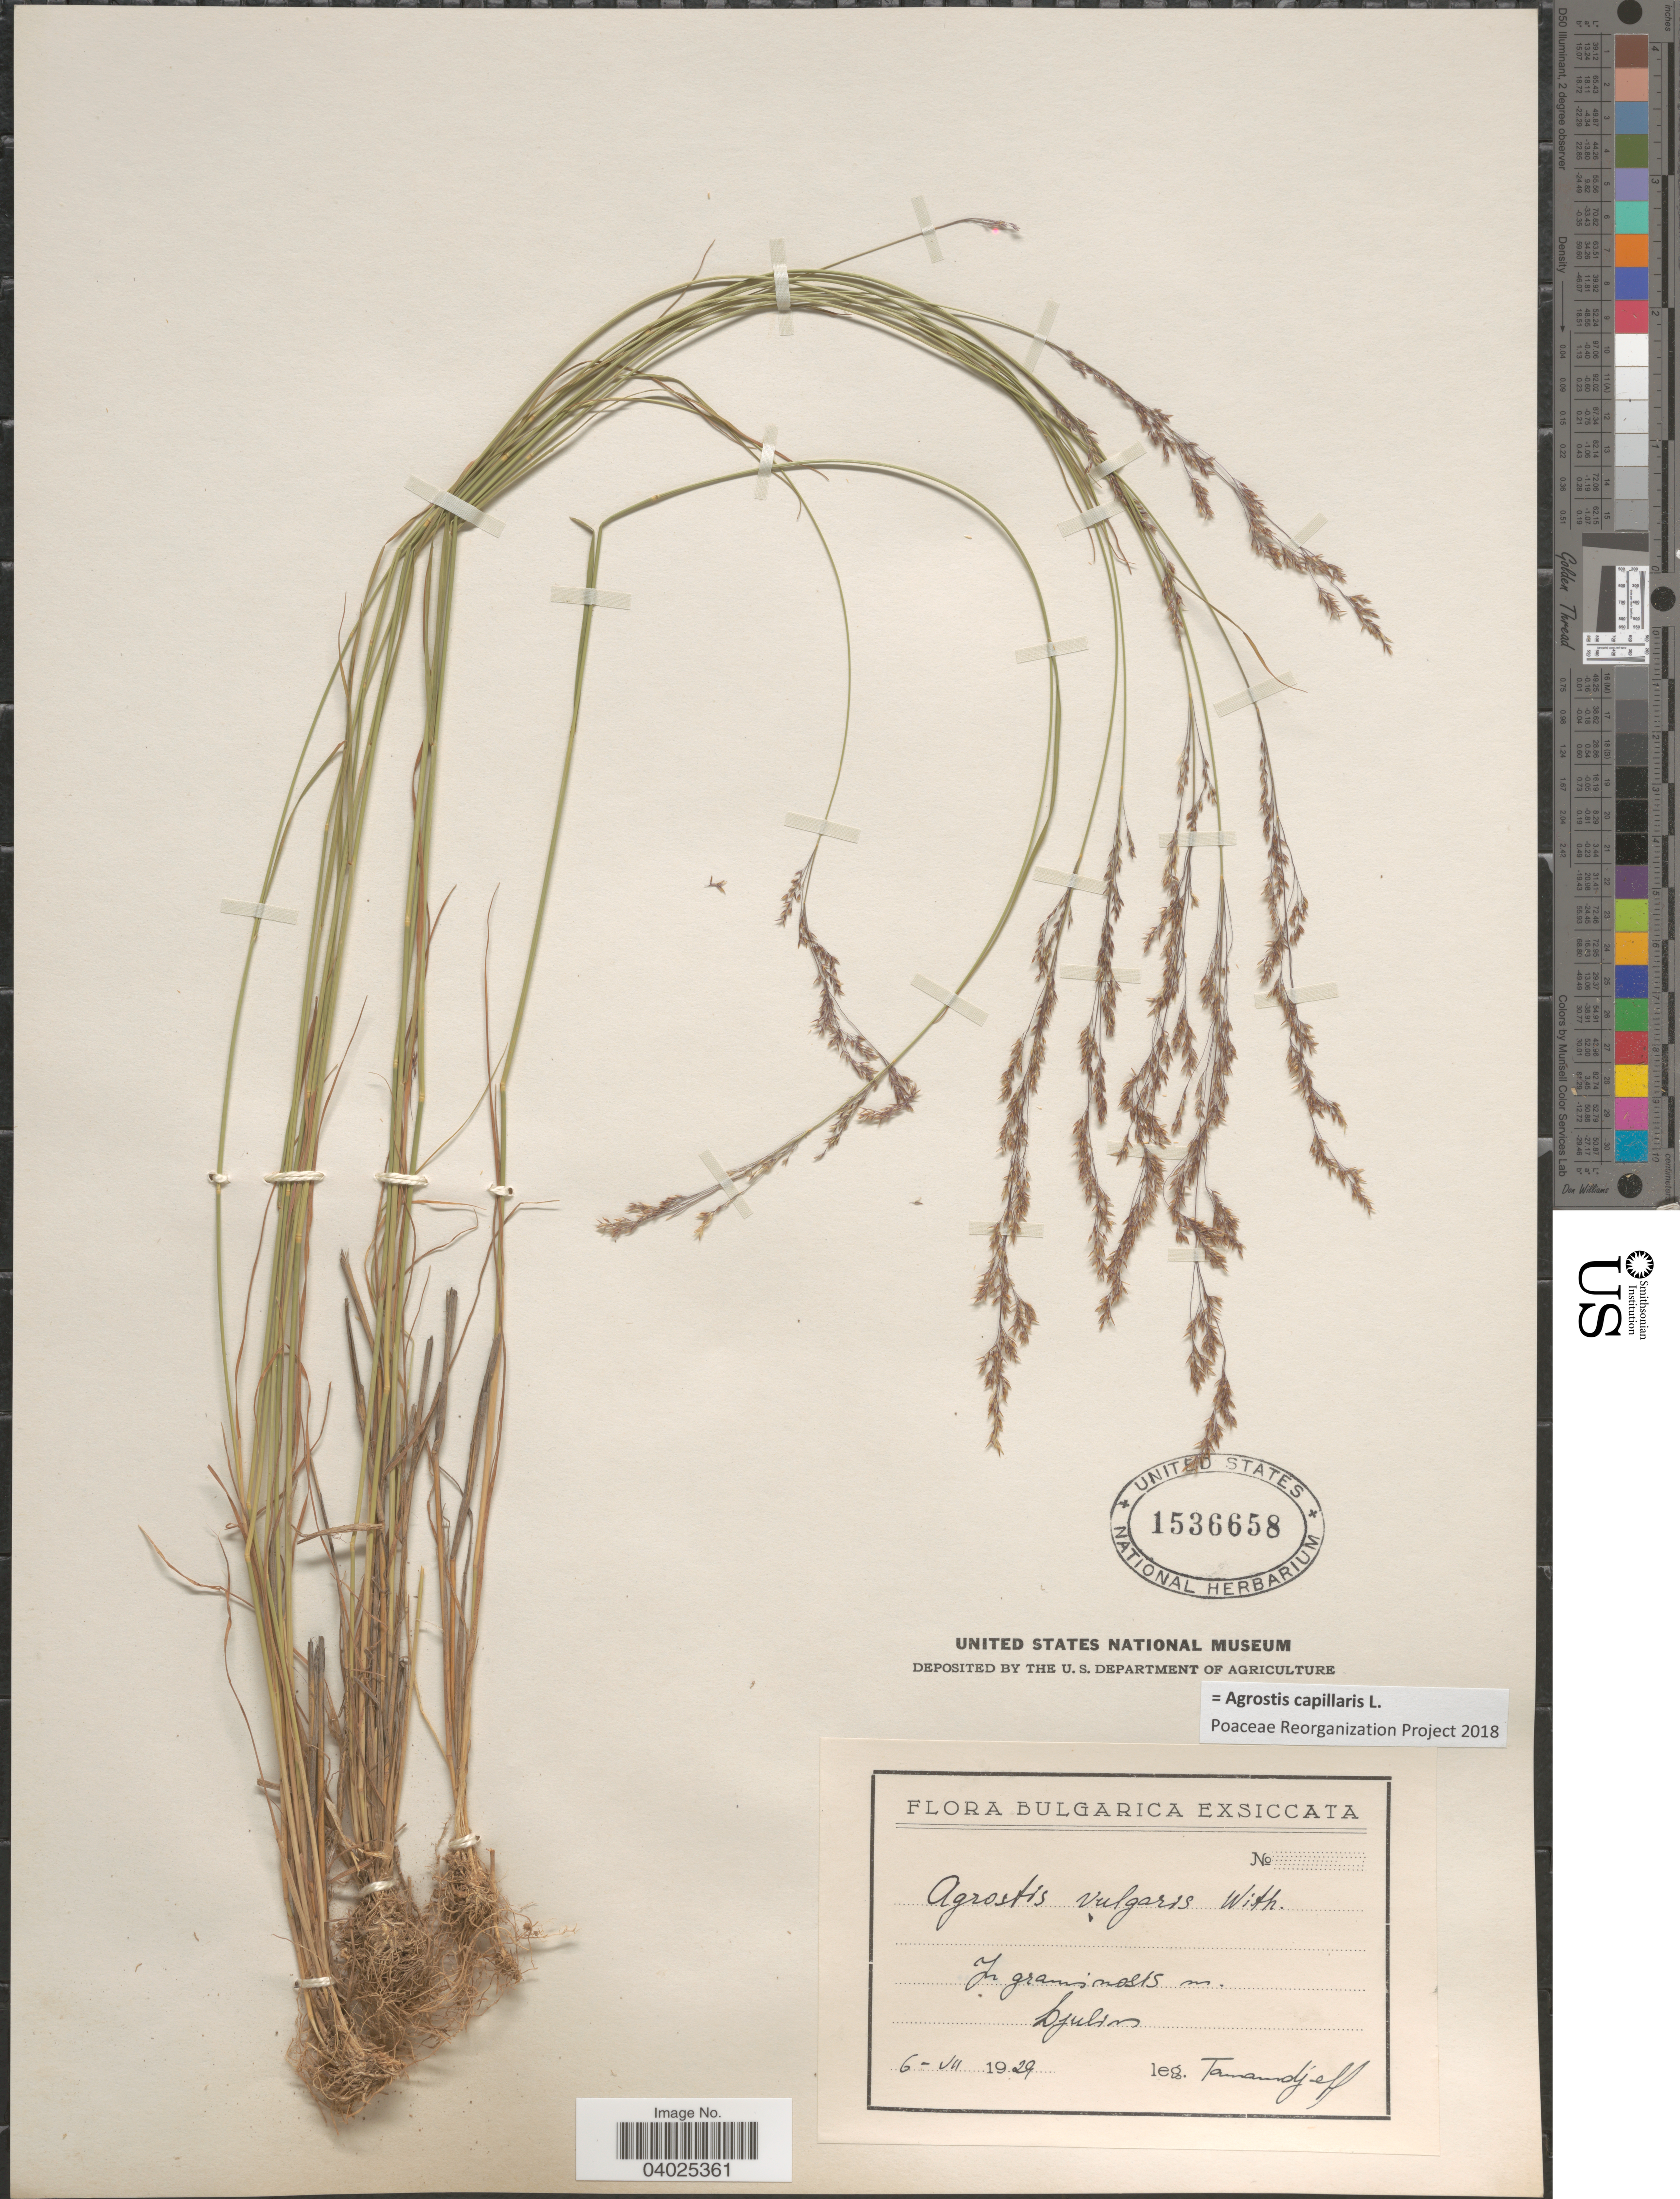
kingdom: Plantae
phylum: Tracheophyta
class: Liliopsida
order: Poales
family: Poaceae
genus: Agrostis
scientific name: Agrostis capillaris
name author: L.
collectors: -. Tamandjeff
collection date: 1929-07-06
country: Bulgaria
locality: In granisnosis m. Lejulin.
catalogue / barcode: US 1536658